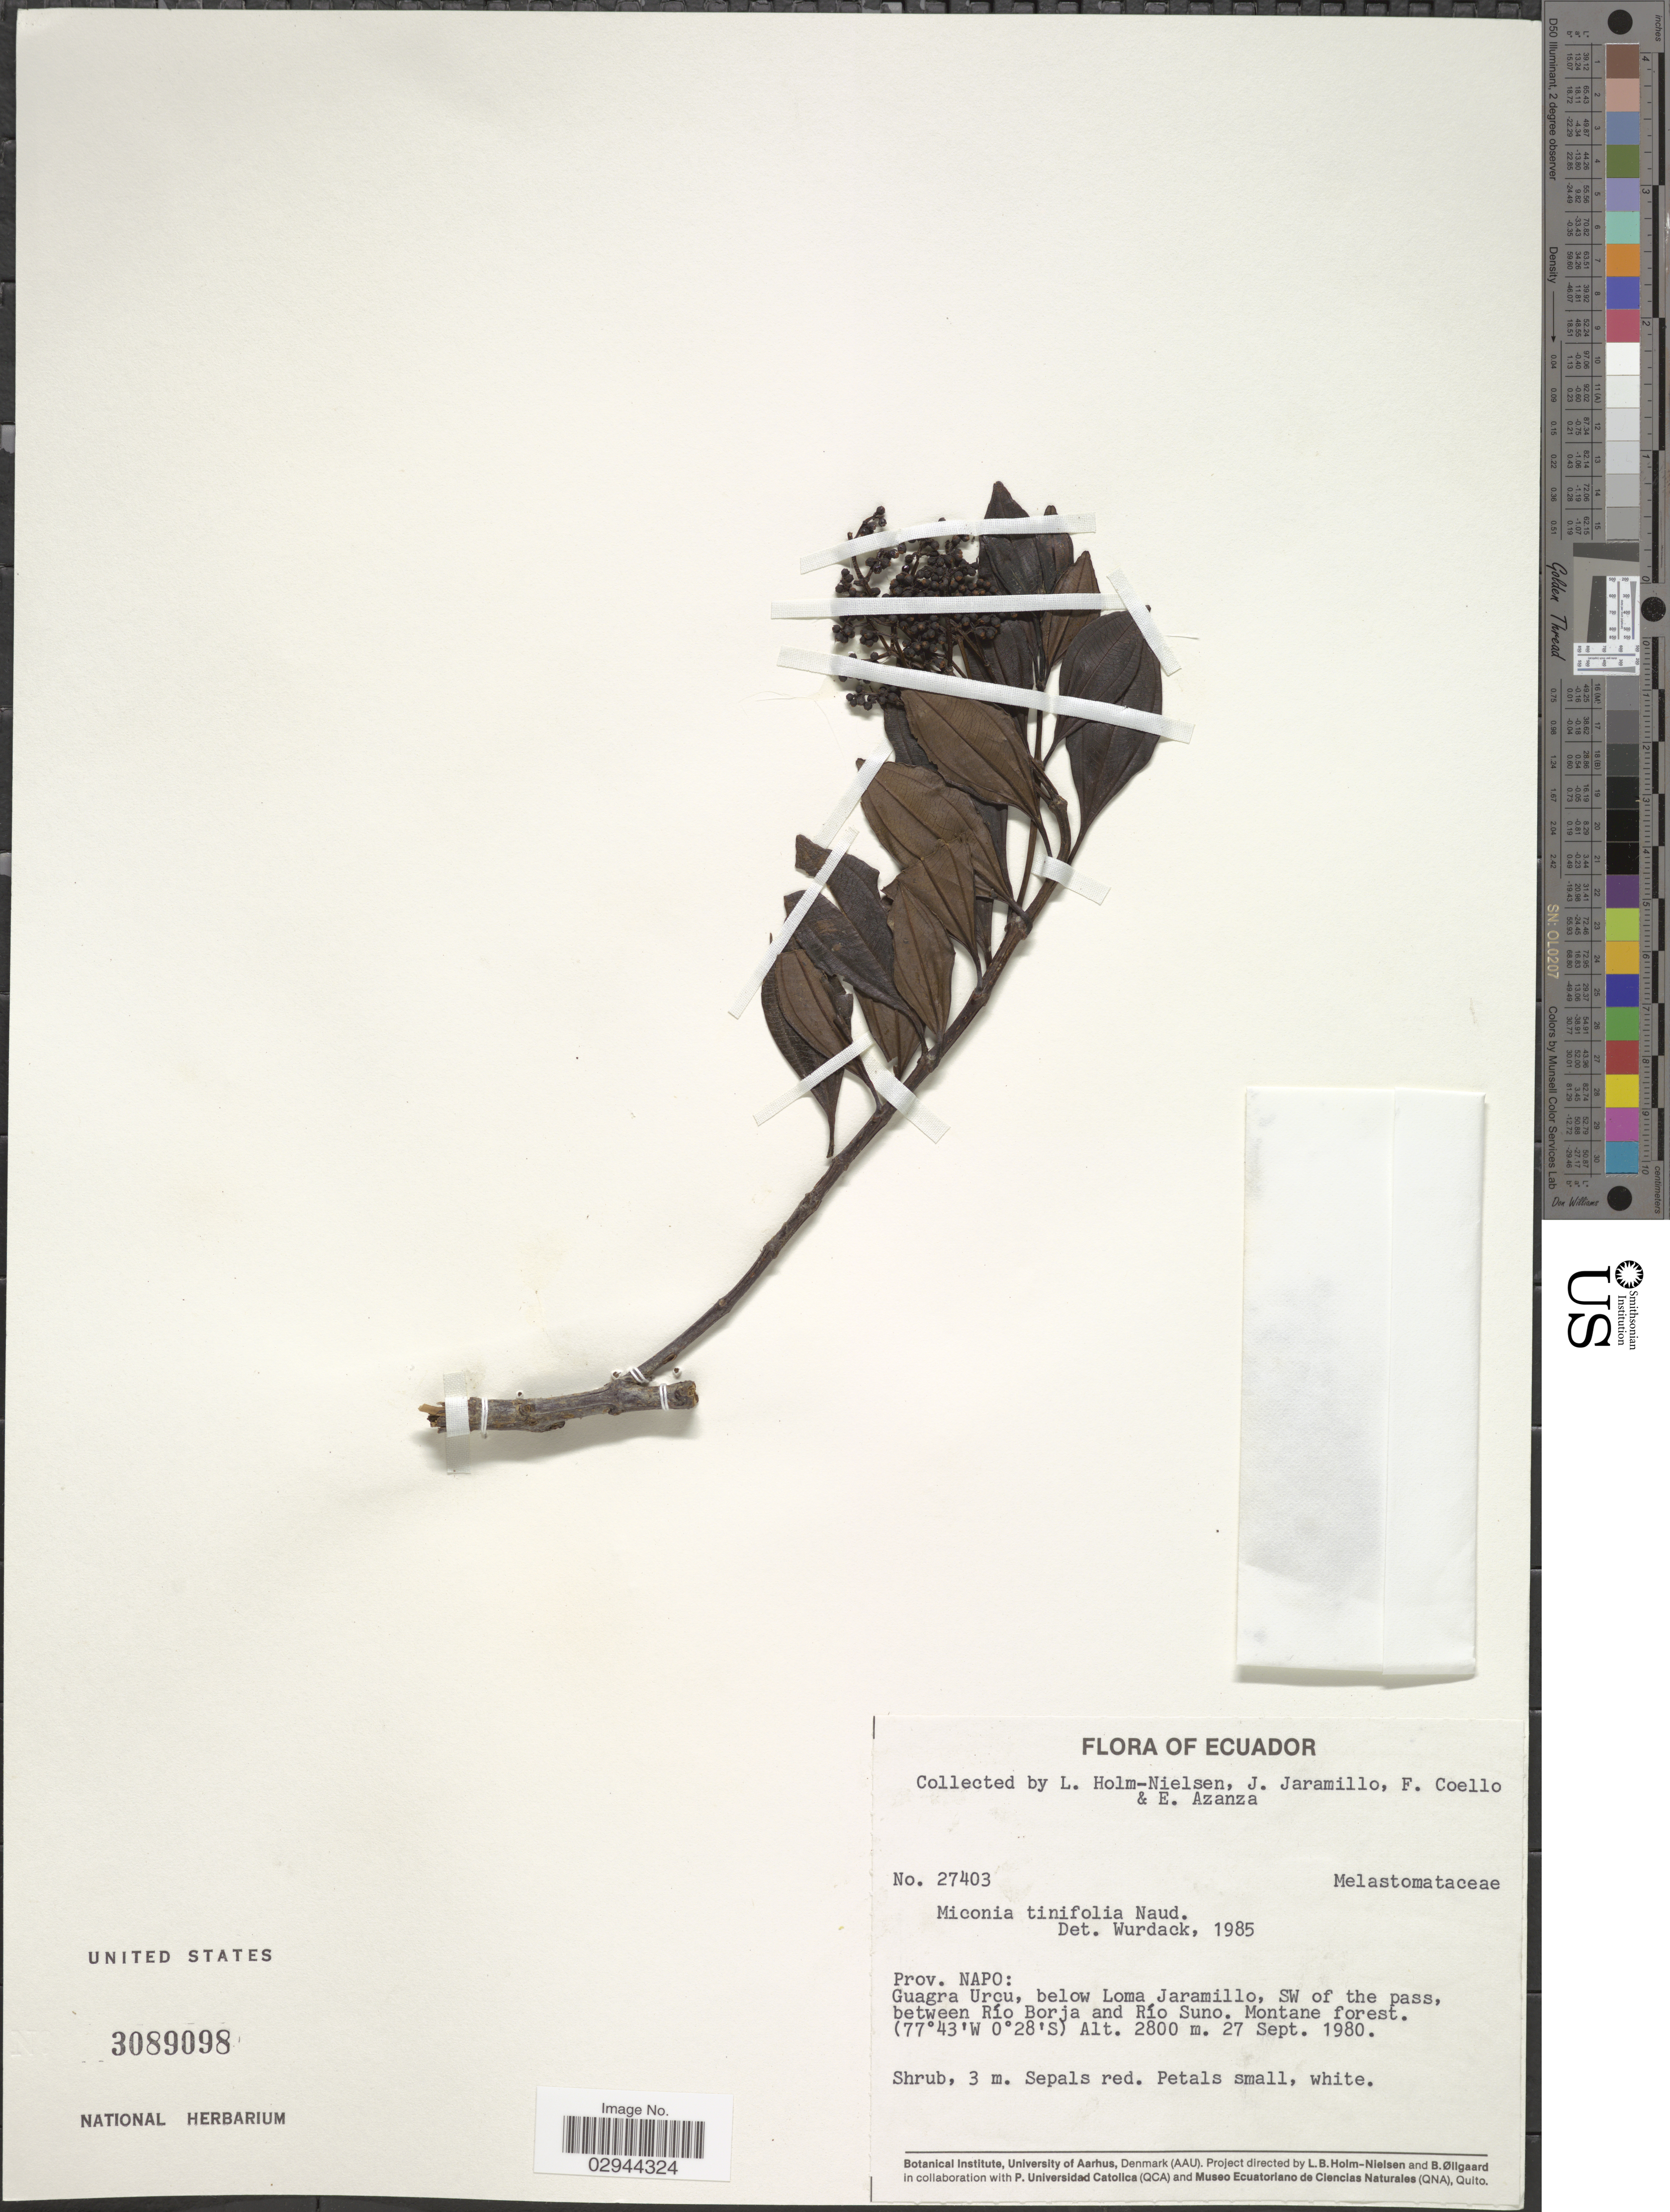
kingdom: Plantae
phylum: Tracheophyta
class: Magnoliopsida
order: Myrtales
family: Melastomataceae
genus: Miconia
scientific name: Miconia tinifolia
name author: Naudin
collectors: L. Holm-Nielsen, J. Jaramillo, F. Coello & E. Azanza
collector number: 7403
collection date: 1980-09-27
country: Ecuador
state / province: Napo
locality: Guagra Urcu, below Loma Jaramillo, SW of the pass, between Río Borja and Río Suno.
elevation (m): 2800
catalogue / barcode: US 3089098